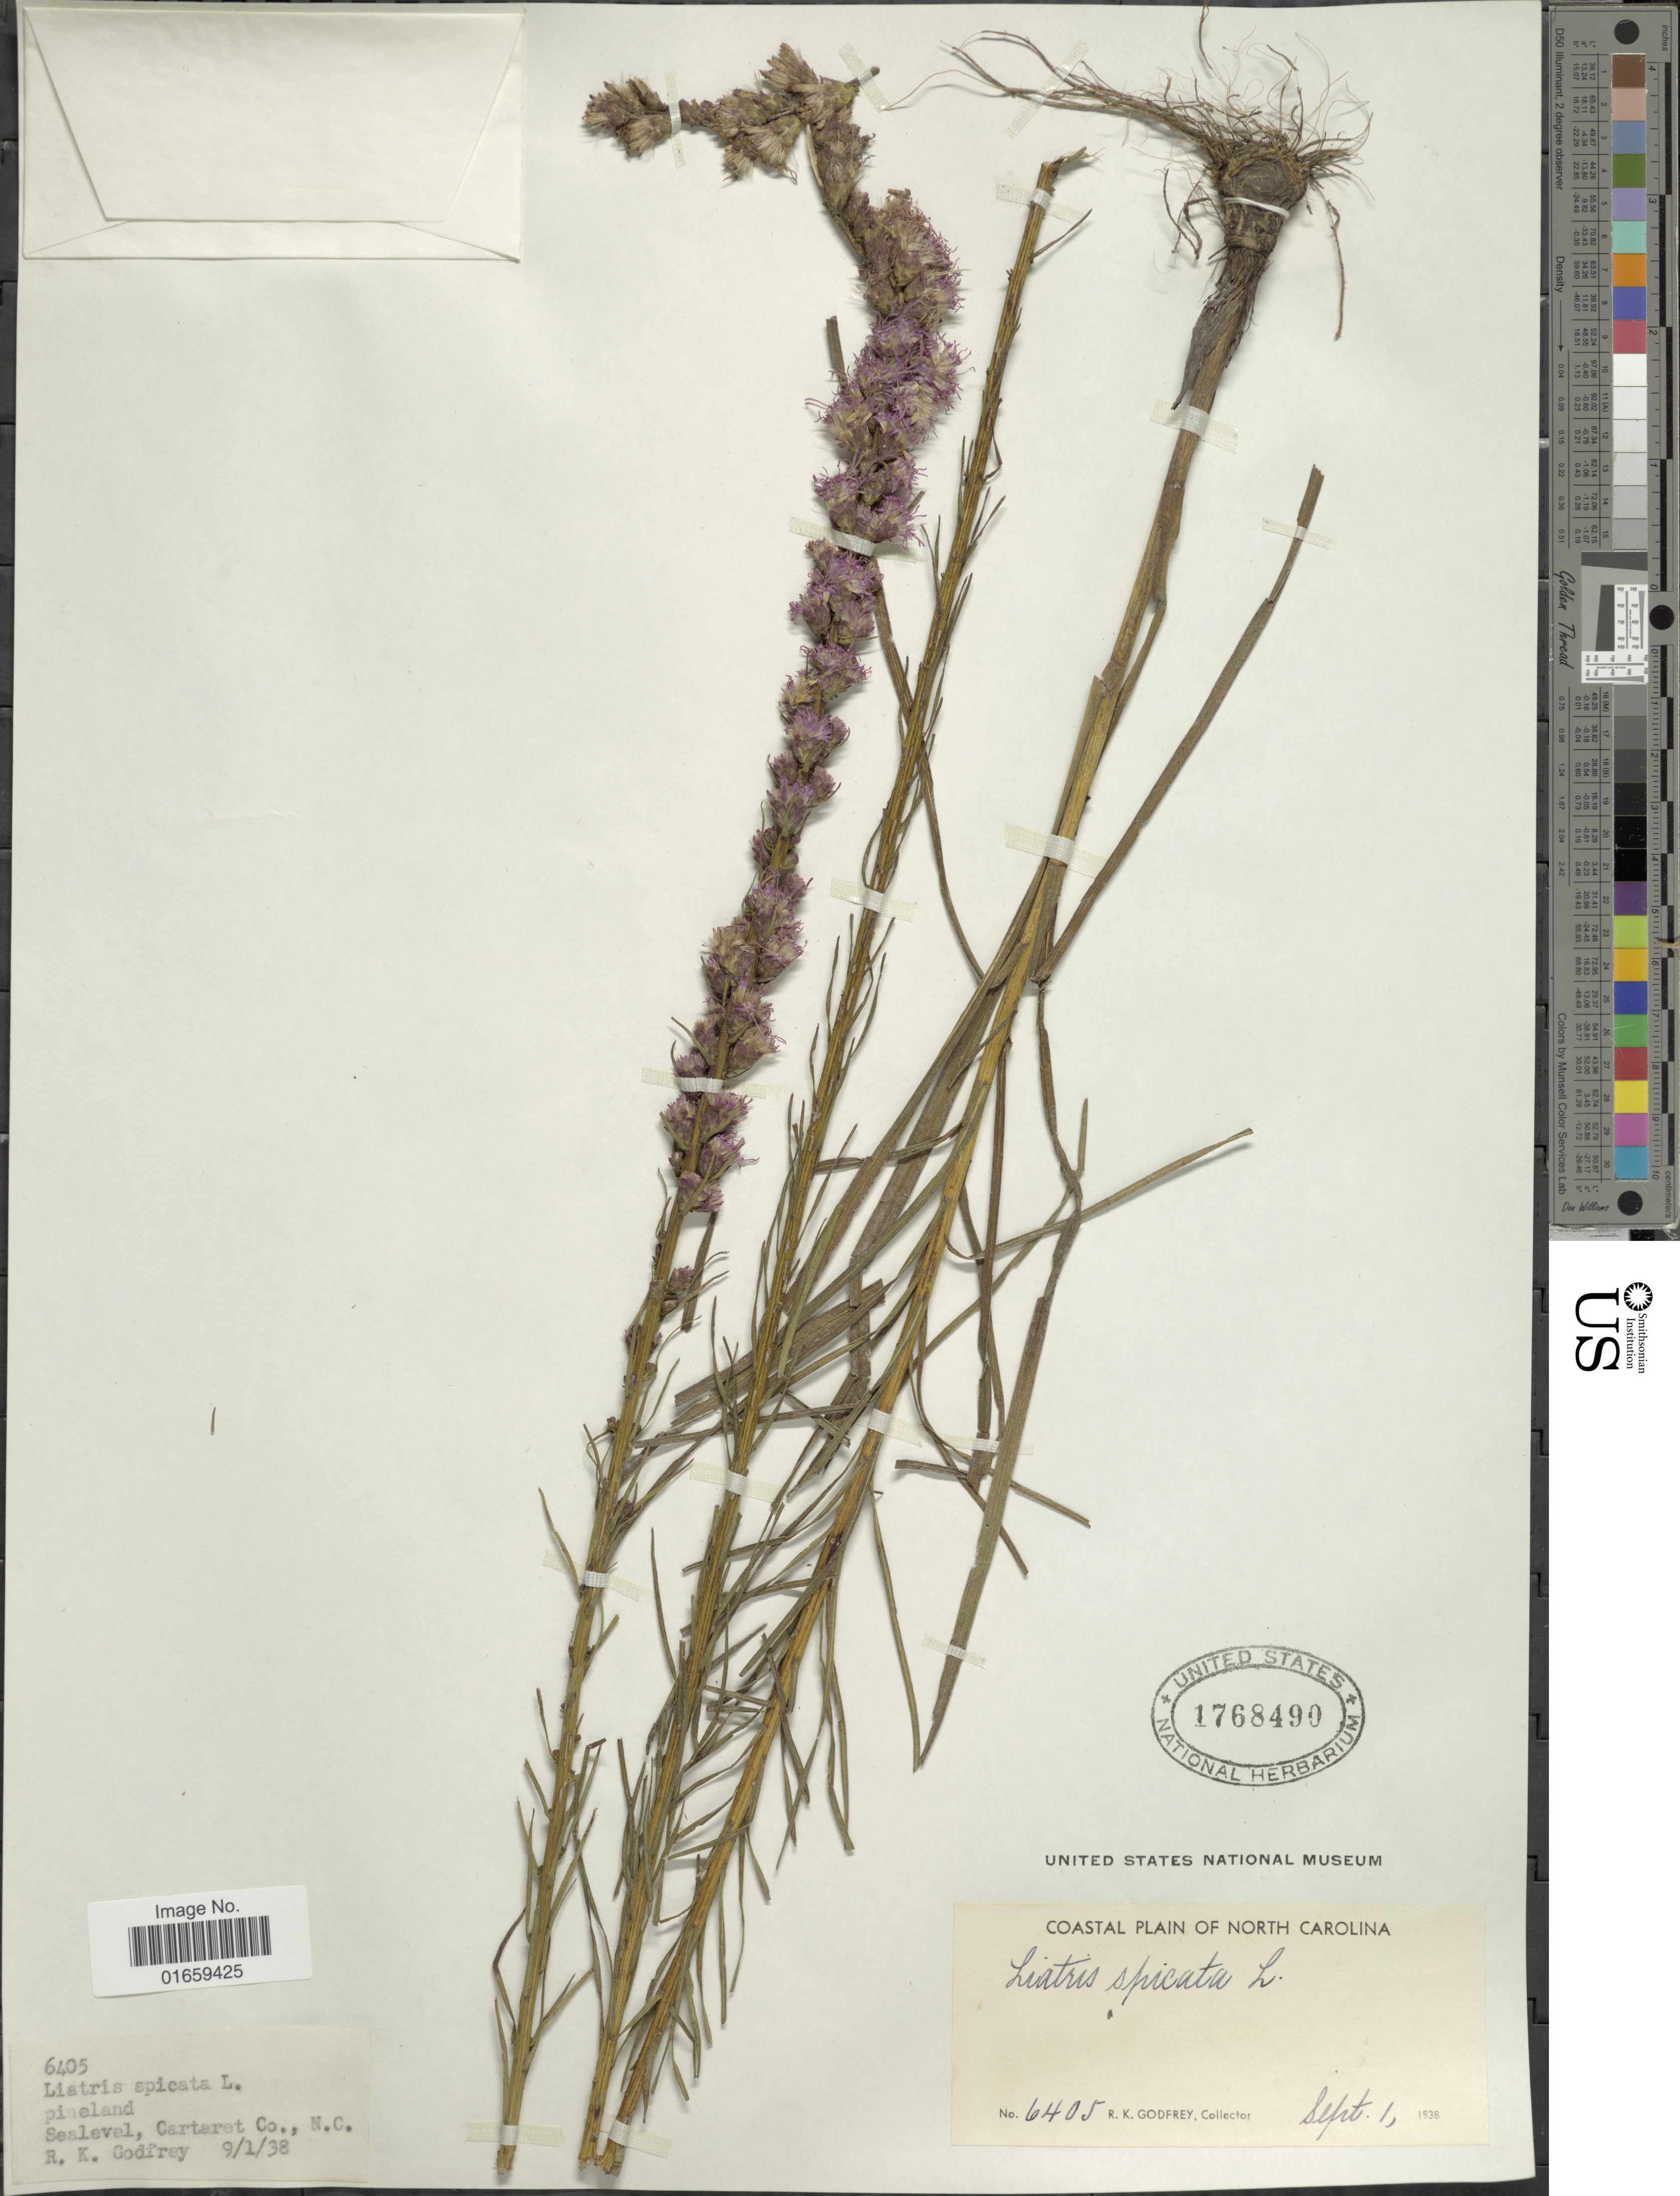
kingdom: Plantae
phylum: Tracheophyta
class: Magnoliopsida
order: Asterales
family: Asteraceae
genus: Liatris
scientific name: Liatris spicata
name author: (L.) Willd.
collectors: R. K. Godfrey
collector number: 6405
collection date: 1938-09-01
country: United States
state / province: North Carolina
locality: Pineland, Cartaret Co.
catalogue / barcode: US 1768490